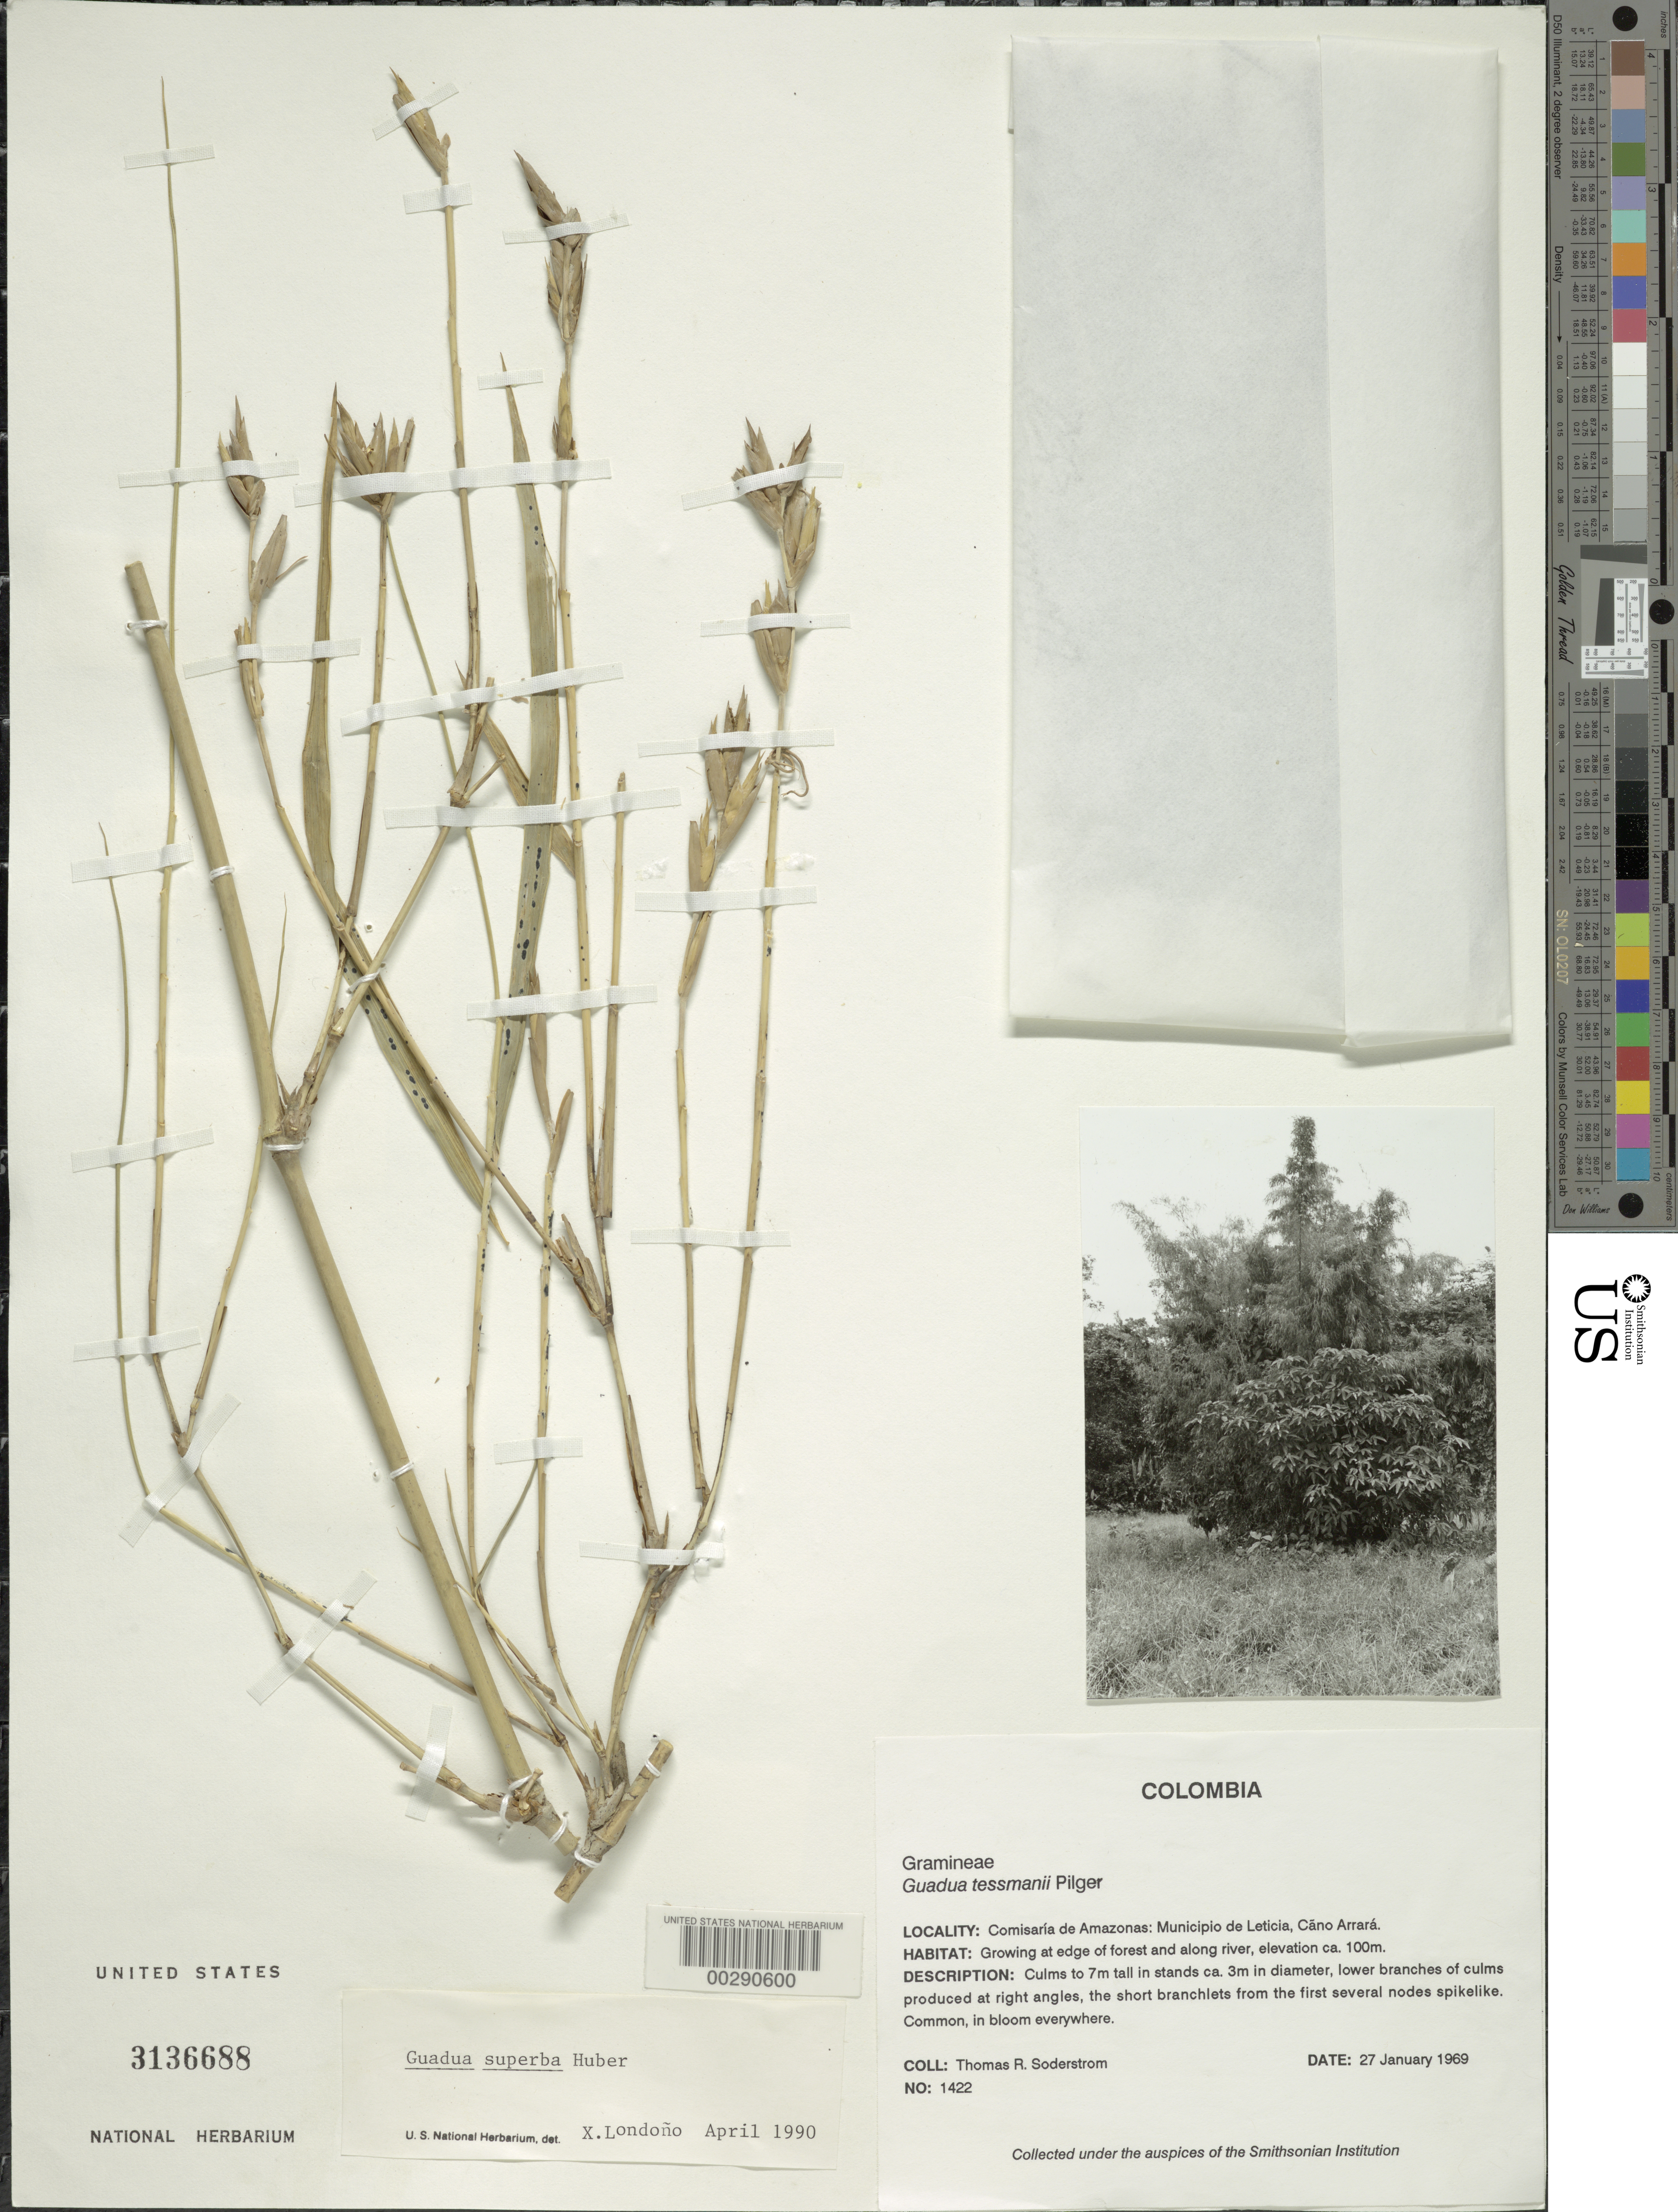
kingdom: Plantae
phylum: Tracheophyta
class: Liliopsida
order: Poales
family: Poaceae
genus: Guadua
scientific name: Guadua superba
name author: Huber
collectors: T. R. Soderstrom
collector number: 1422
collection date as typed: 27 Jan 1969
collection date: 1969-01-27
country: Colombia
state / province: Amazônas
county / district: Leticia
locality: Caño Arrara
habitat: Edge of forest and along river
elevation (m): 100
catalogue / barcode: US 3136688